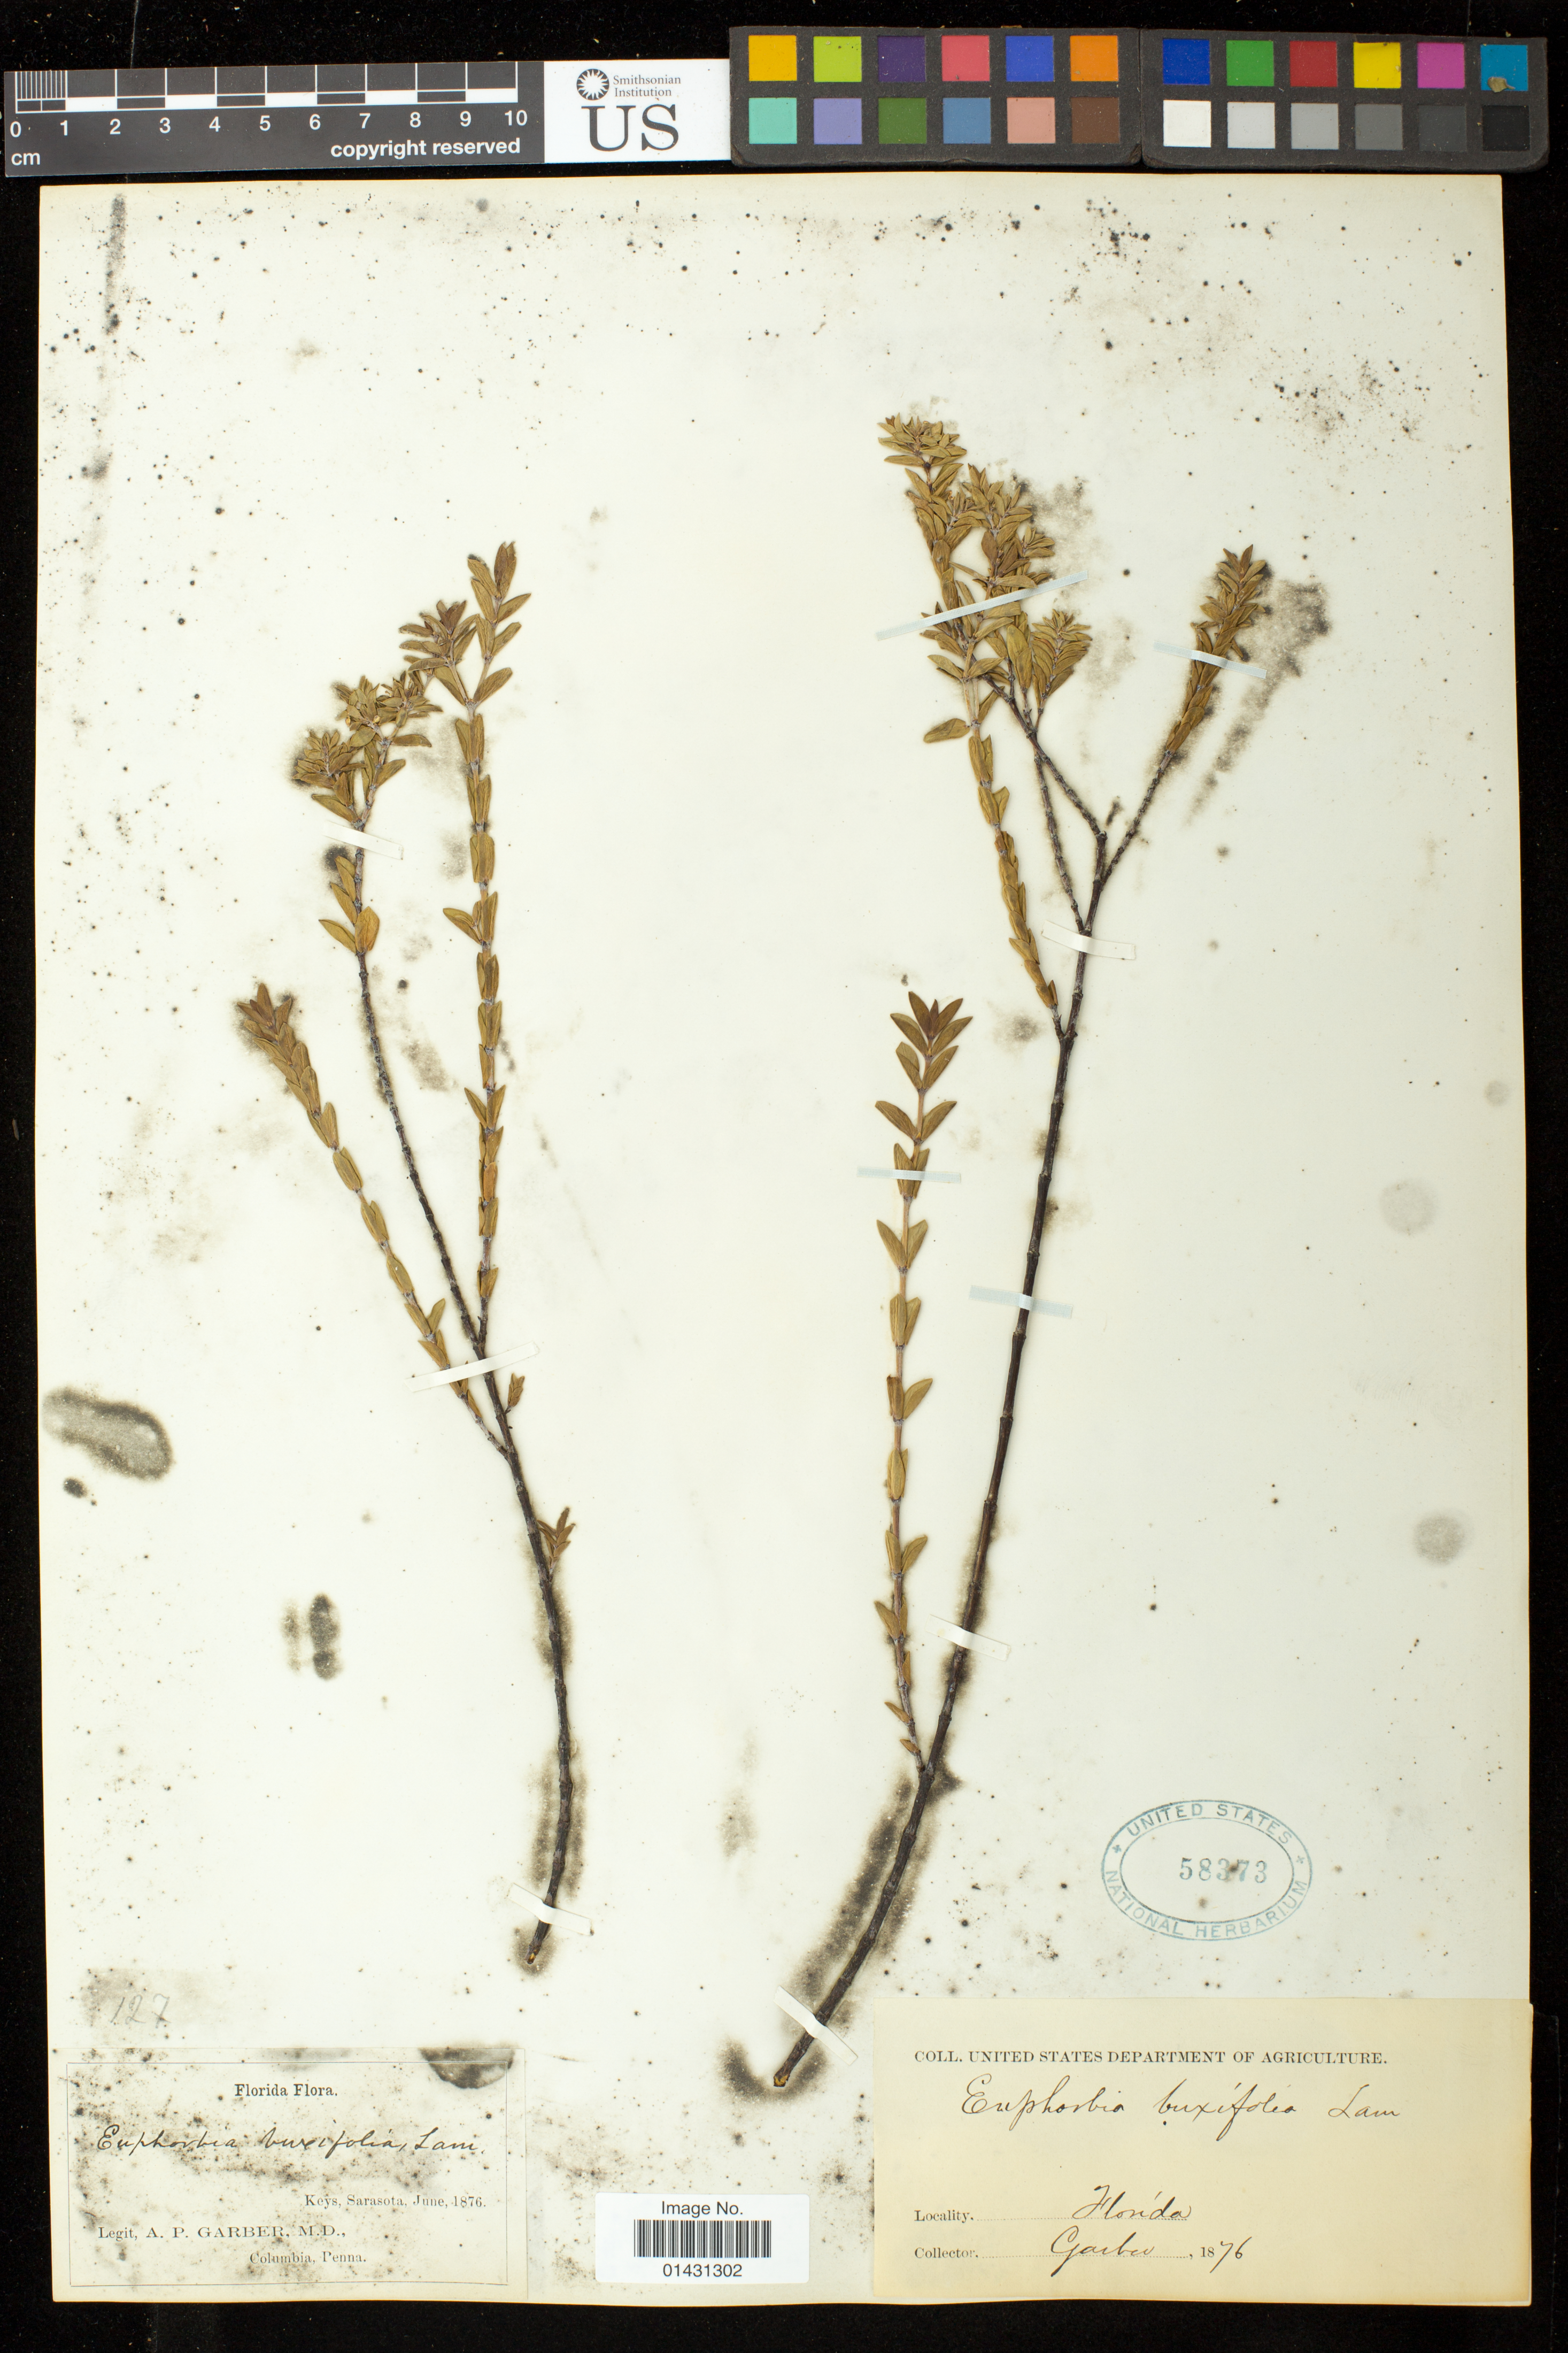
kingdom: Plantae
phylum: Tracheophyta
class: Magnoliopsida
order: Malpighiales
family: Euphorbiaceae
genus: Euphorbia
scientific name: Euphorbia mesembryanthemifolia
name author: Jacq.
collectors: A. P. Garber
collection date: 1876-06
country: United States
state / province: Florida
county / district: Sarasota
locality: Keys, Sarasota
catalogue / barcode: US 58373